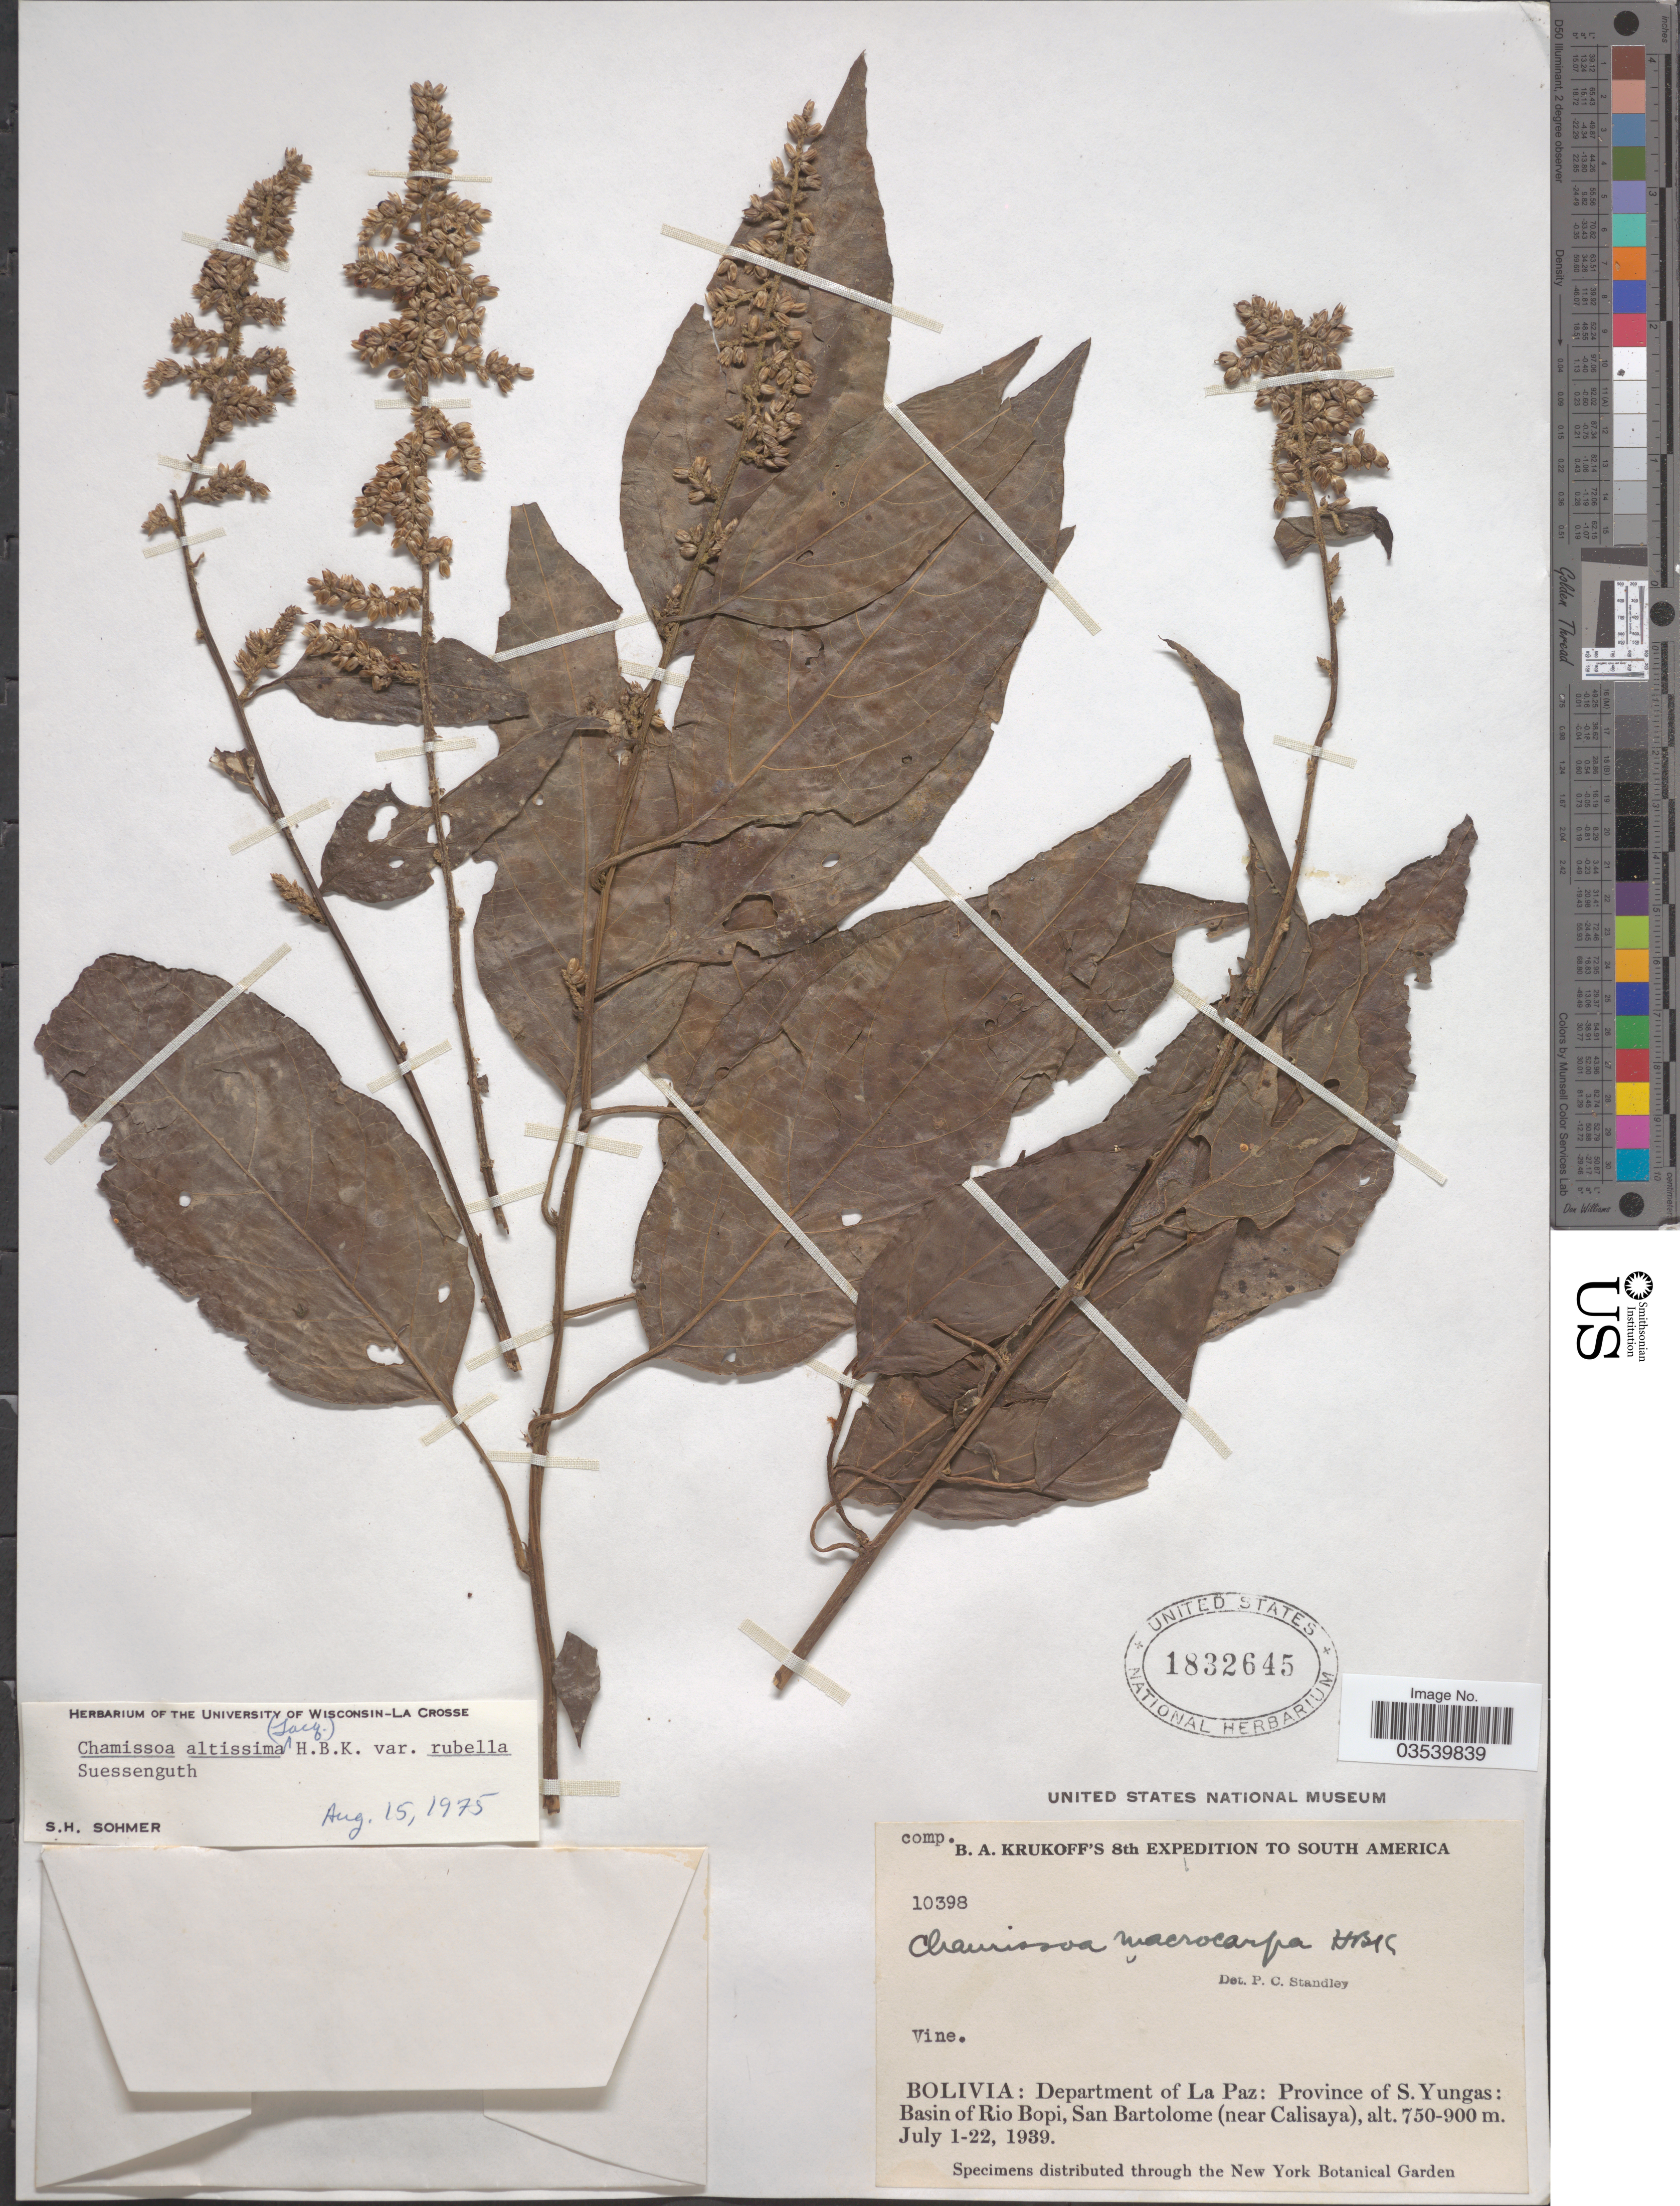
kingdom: Plantae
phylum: Tracheophyta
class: Magnoliopsida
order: Caryophyllales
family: Amaranthaceae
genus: Chamissoa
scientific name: Chamissoa altissima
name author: (Jacq.) Kunth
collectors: B. A. Krukoff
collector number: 10398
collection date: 1939-07-01/1939-07-22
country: Bolivia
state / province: La Paz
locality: Department of La Paz: Province of S. Yungas: Basin of Rio Bopi, San Bartolome (near Calisaya).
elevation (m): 750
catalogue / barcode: US 1832645